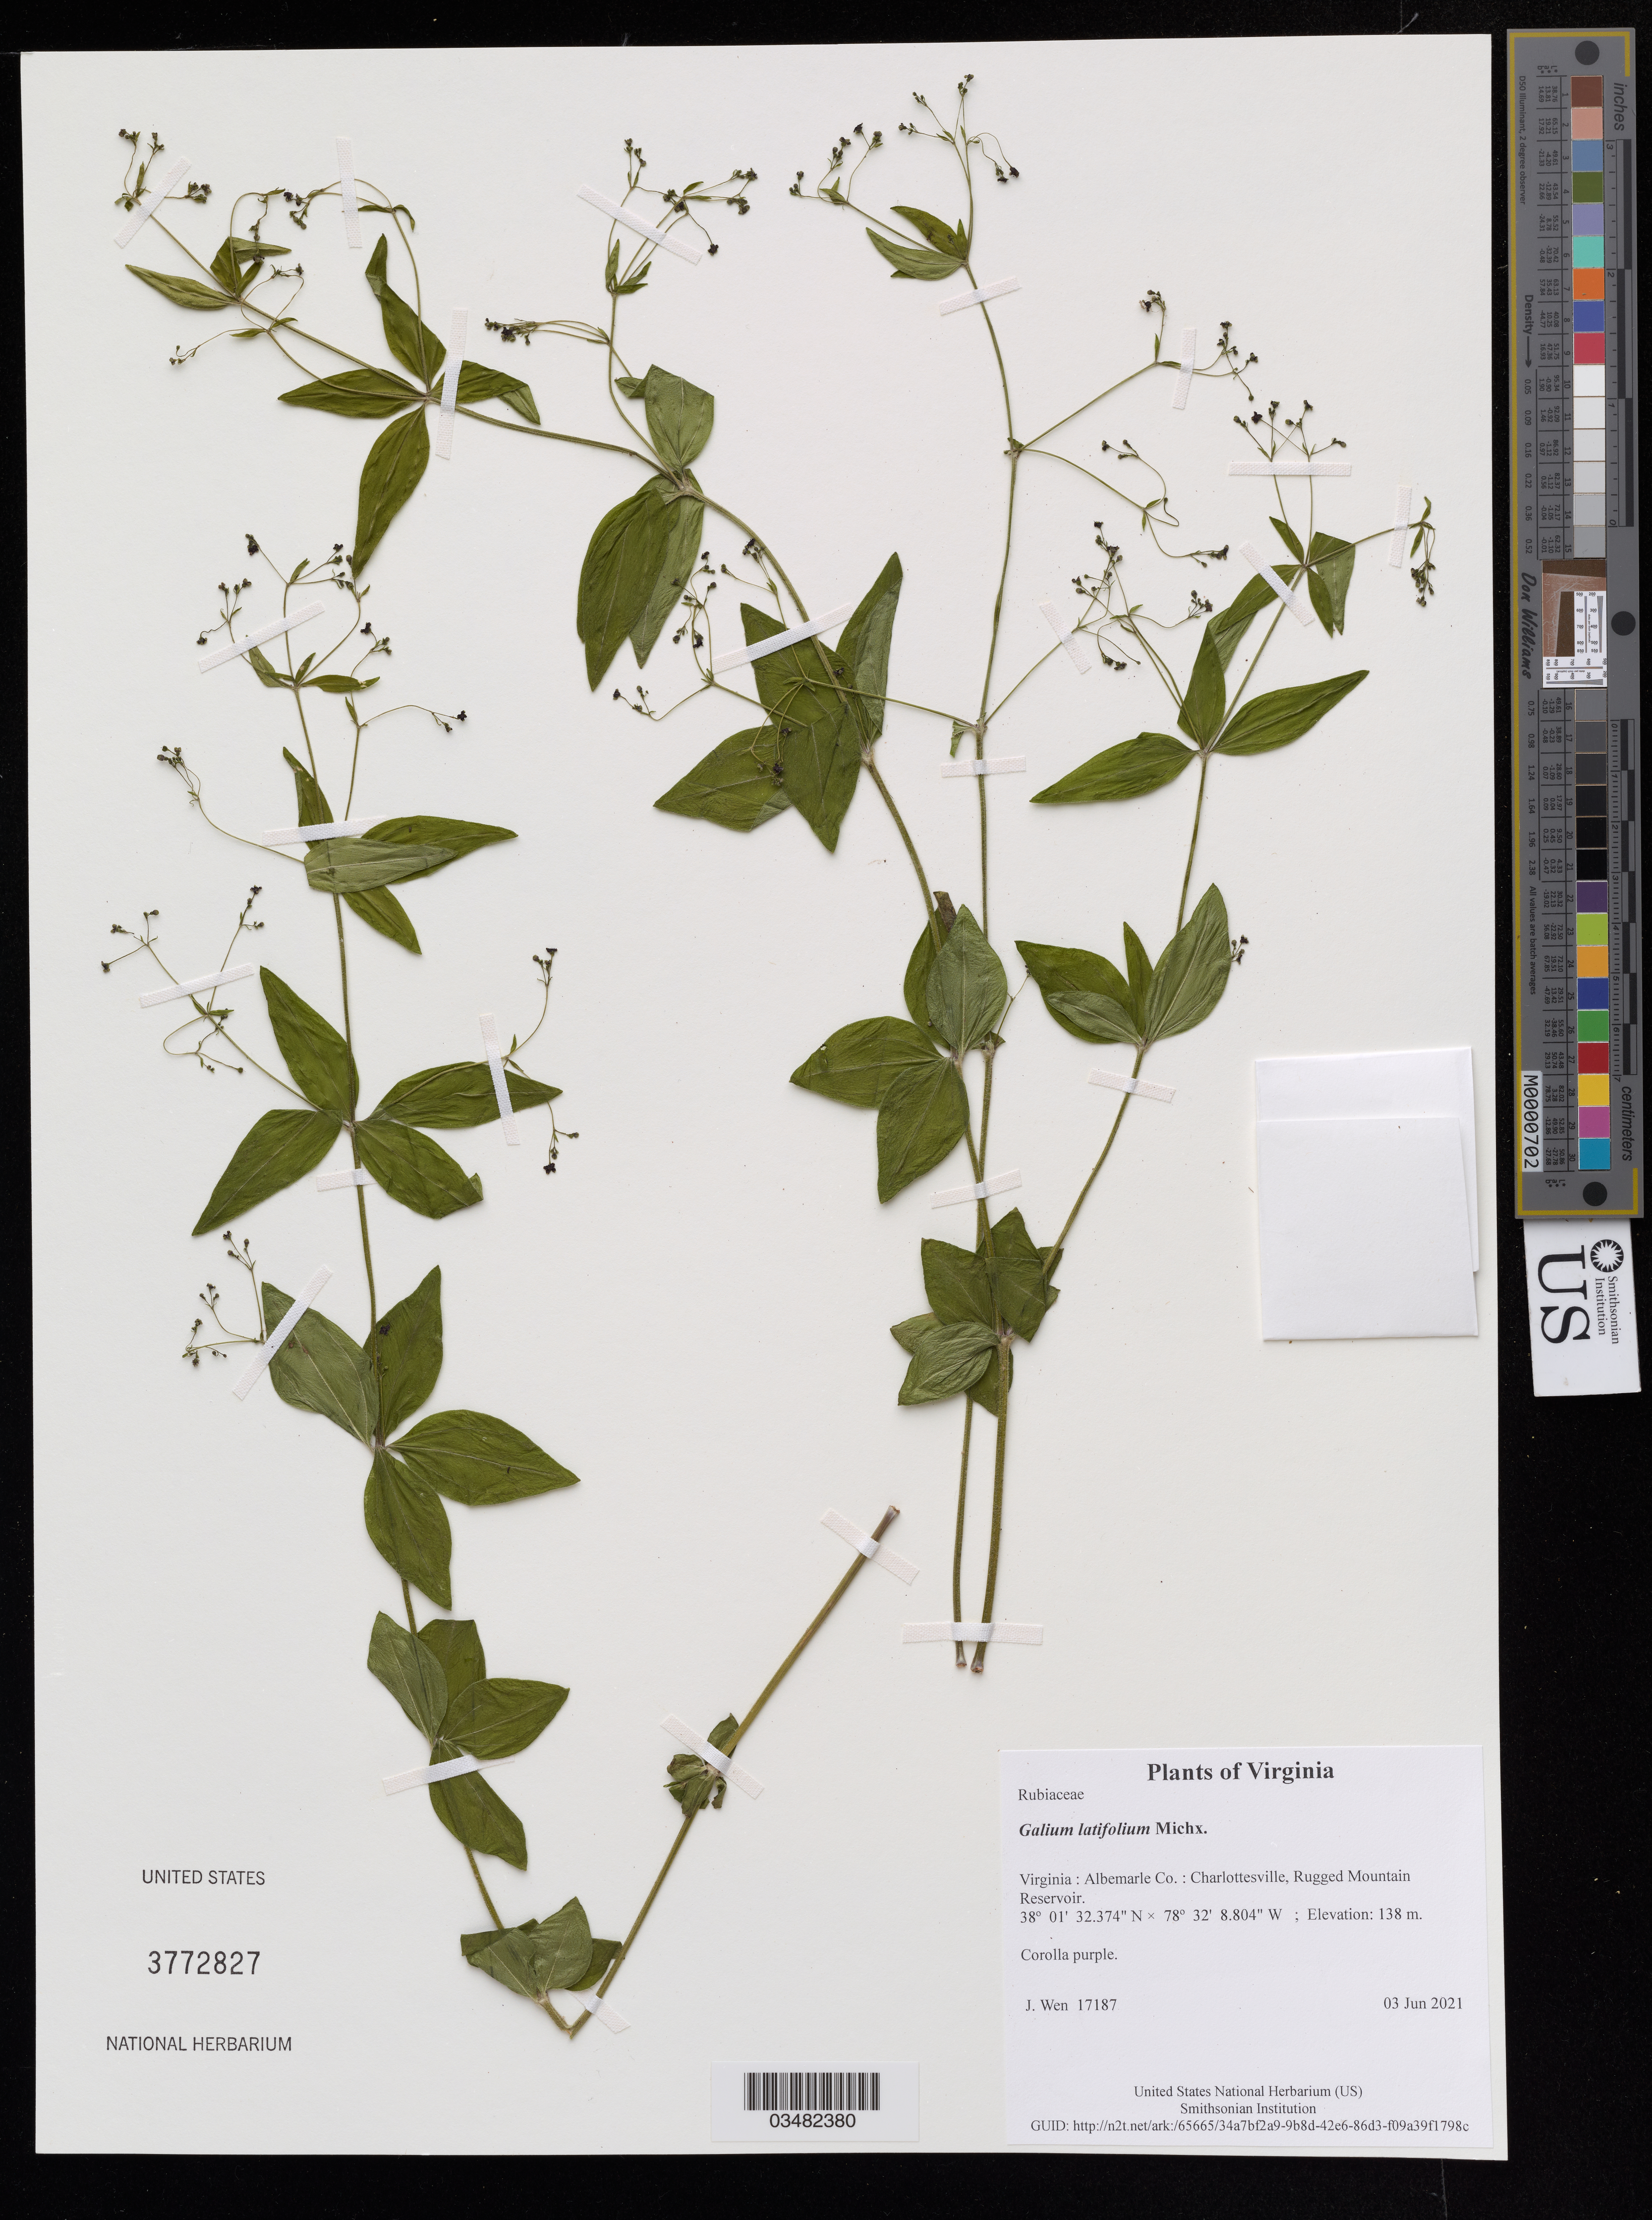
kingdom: Plantae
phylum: Tracheophyta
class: Magnoliopsida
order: Gentianales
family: Rubiaceae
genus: Galium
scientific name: Galium latifolium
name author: Michx.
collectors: J. Wen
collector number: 17187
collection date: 2021-06-03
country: United States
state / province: Virginia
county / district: Albemarle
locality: Charlottesville, Rugged Mountain Reservoir.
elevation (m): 138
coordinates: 38 01 32.374 N, 78 32 8.804 W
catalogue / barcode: US 3772827